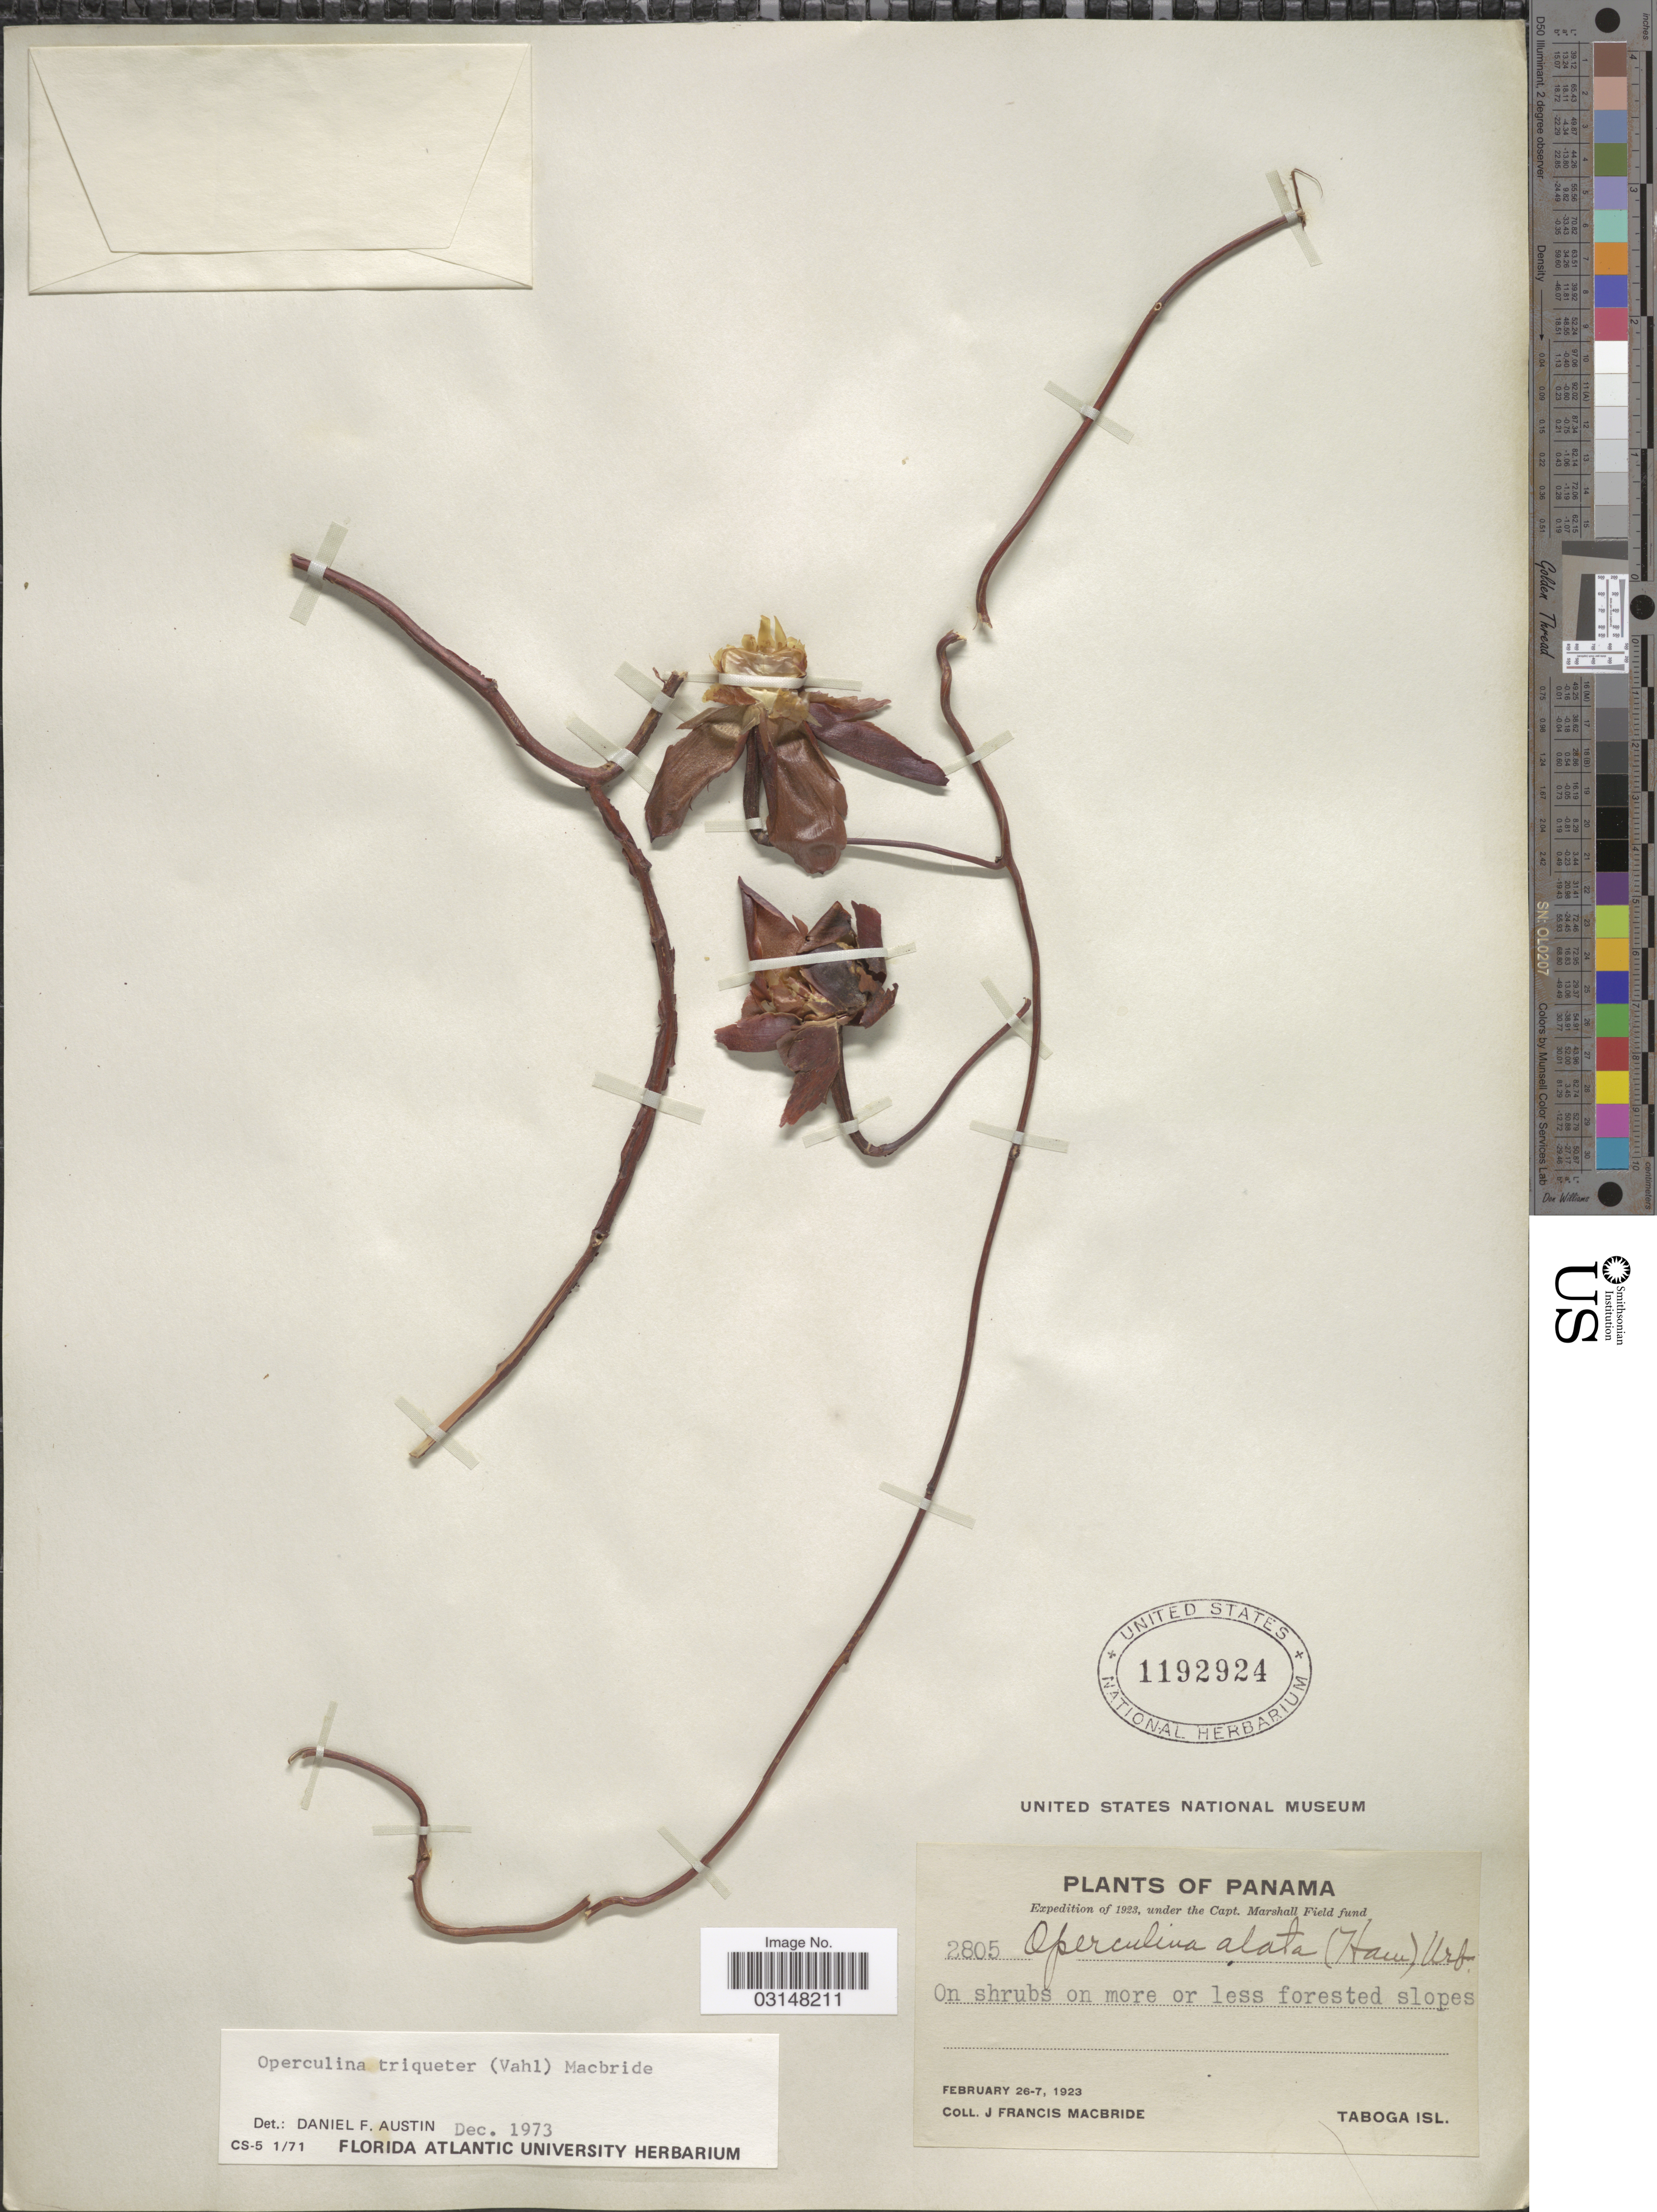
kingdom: Plantae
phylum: Tracheophyta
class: Magnoliopsida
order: Solanales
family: Convolvulaceae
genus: Operculina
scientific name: Operculina alata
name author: (Ham.) Urb.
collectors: J. F. Macbride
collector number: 2805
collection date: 1923-02-07/1923-02-26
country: Panama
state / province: Panamá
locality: Taboga Isl.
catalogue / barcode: US 1192924